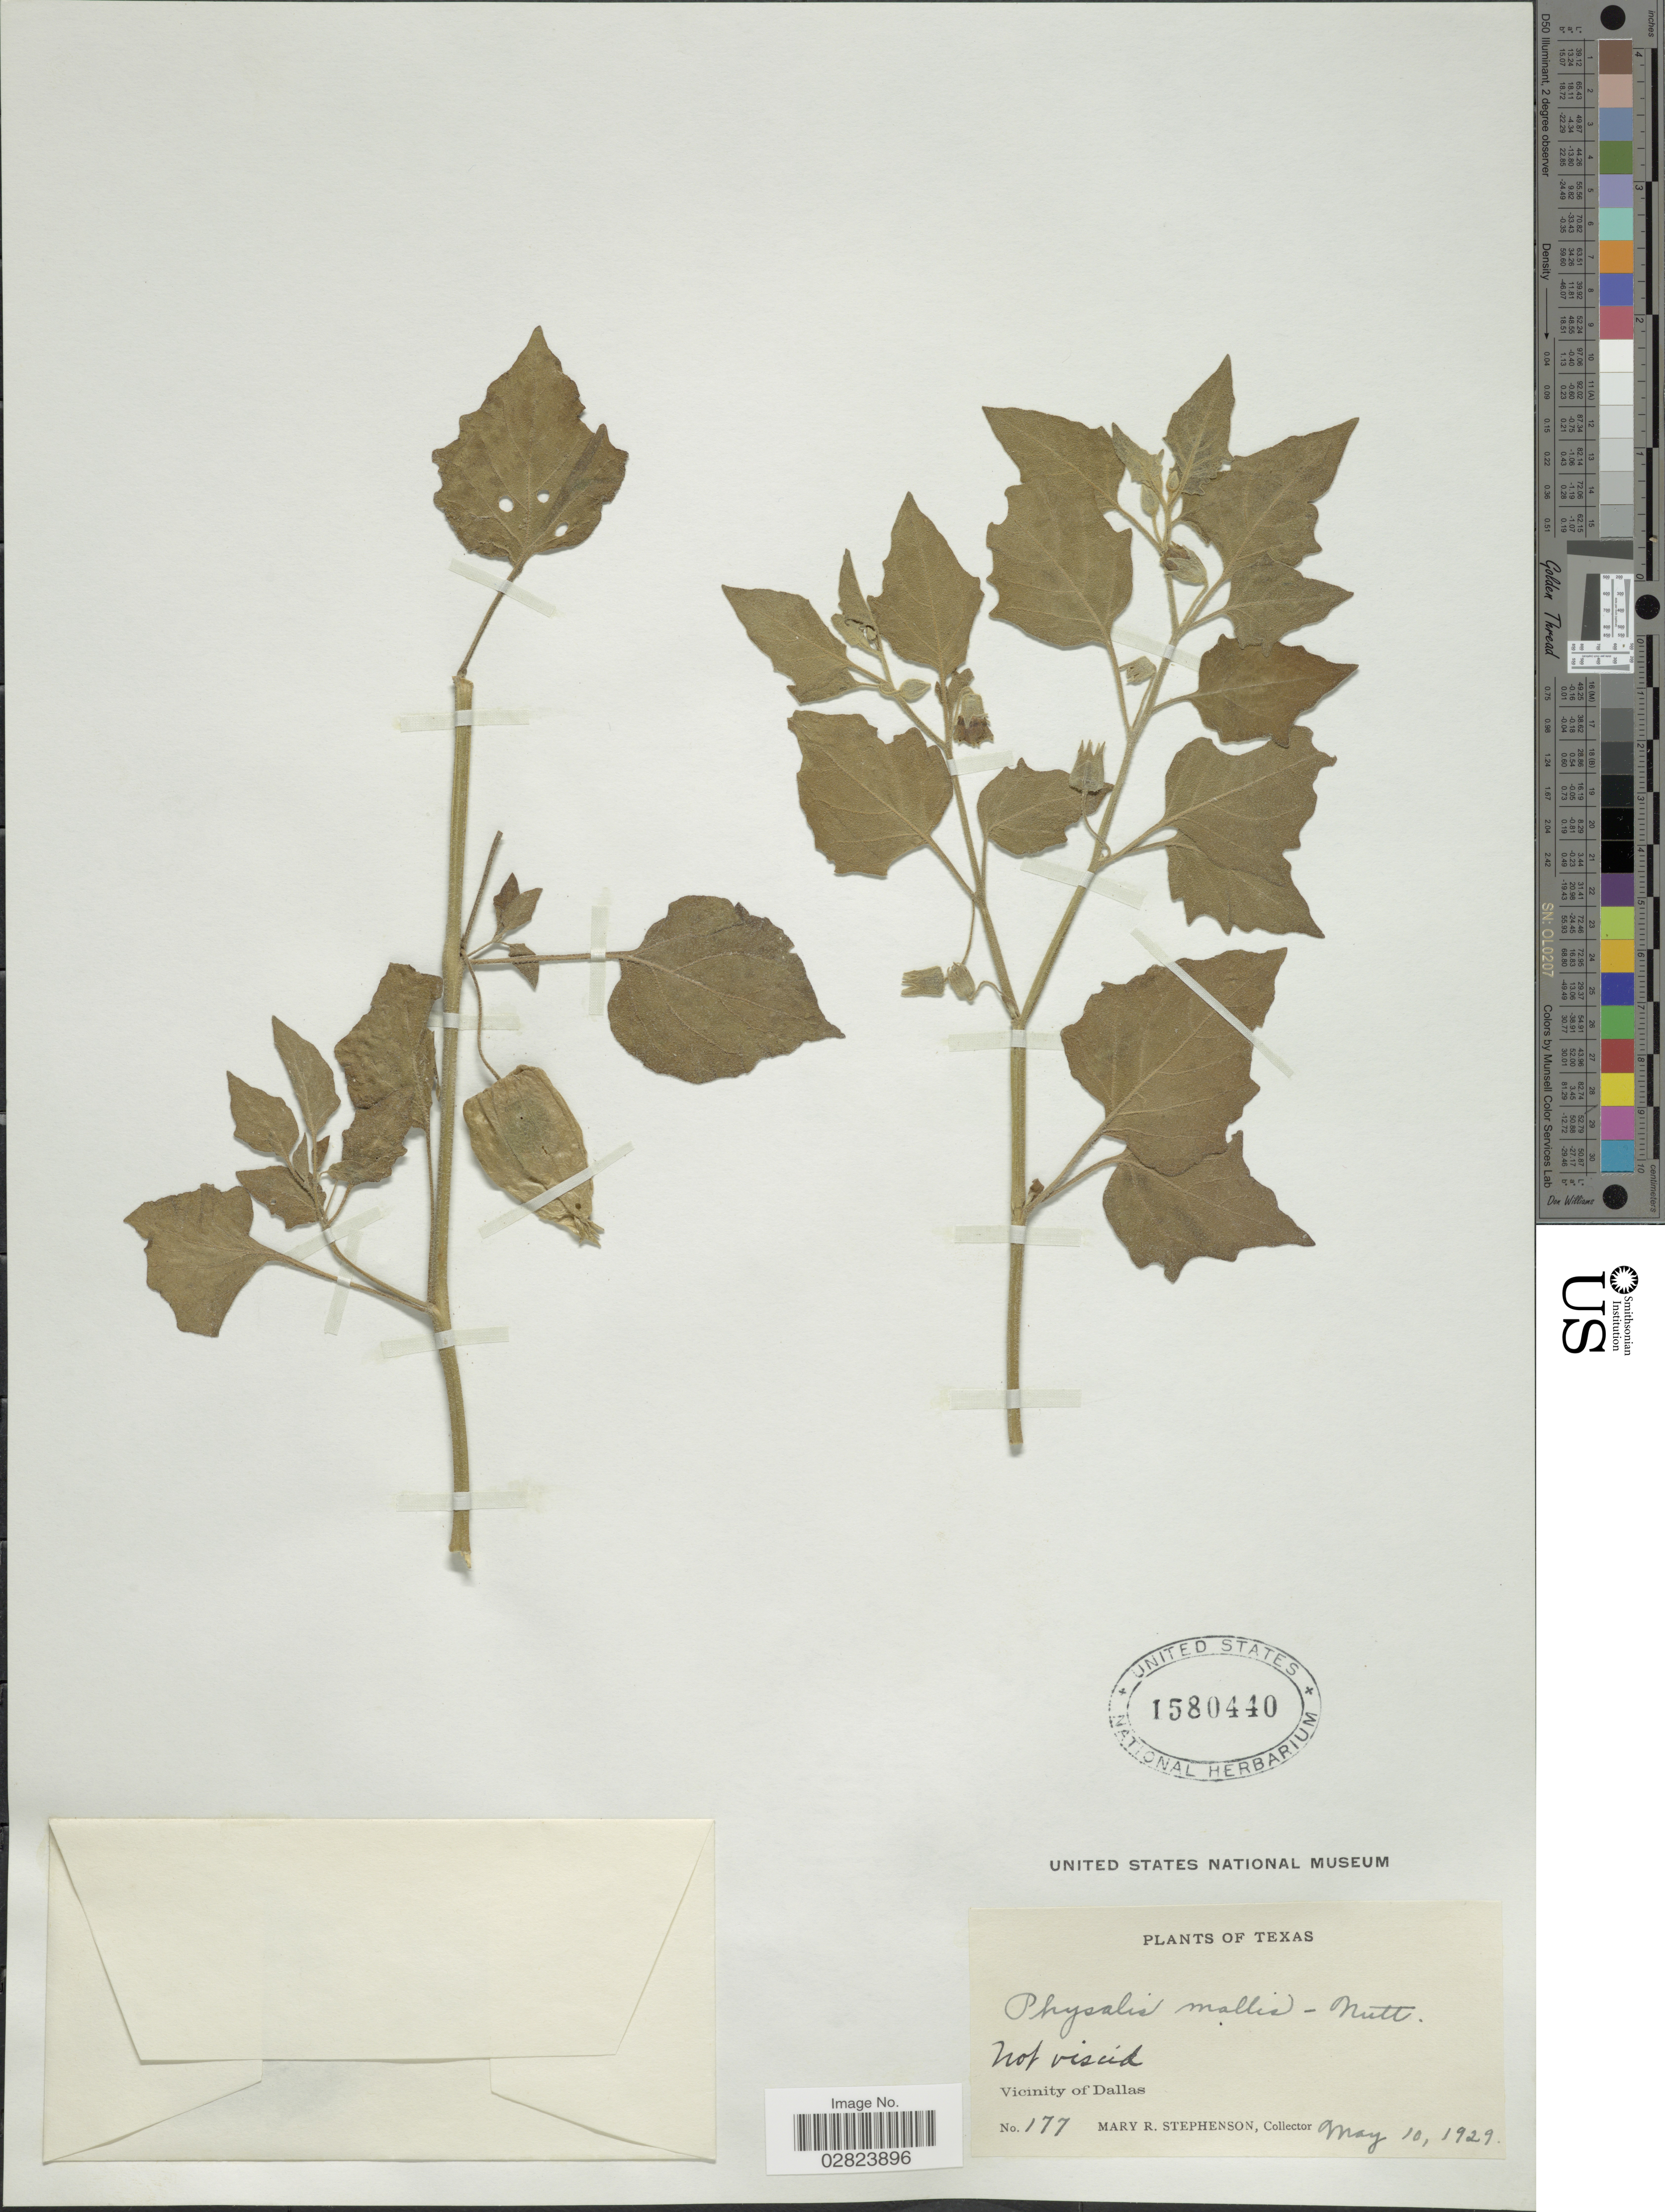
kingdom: Plantae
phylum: Tracheophyta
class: Magnoliopsida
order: Solanales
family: Solanaceae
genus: Physalis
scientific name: Physalis mollis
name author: Nutt.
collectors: M. Stephenson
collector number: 177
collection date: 1929-05-10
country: United States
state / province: Texas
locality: Vicinity of Dallas.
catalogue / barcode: US 1580440